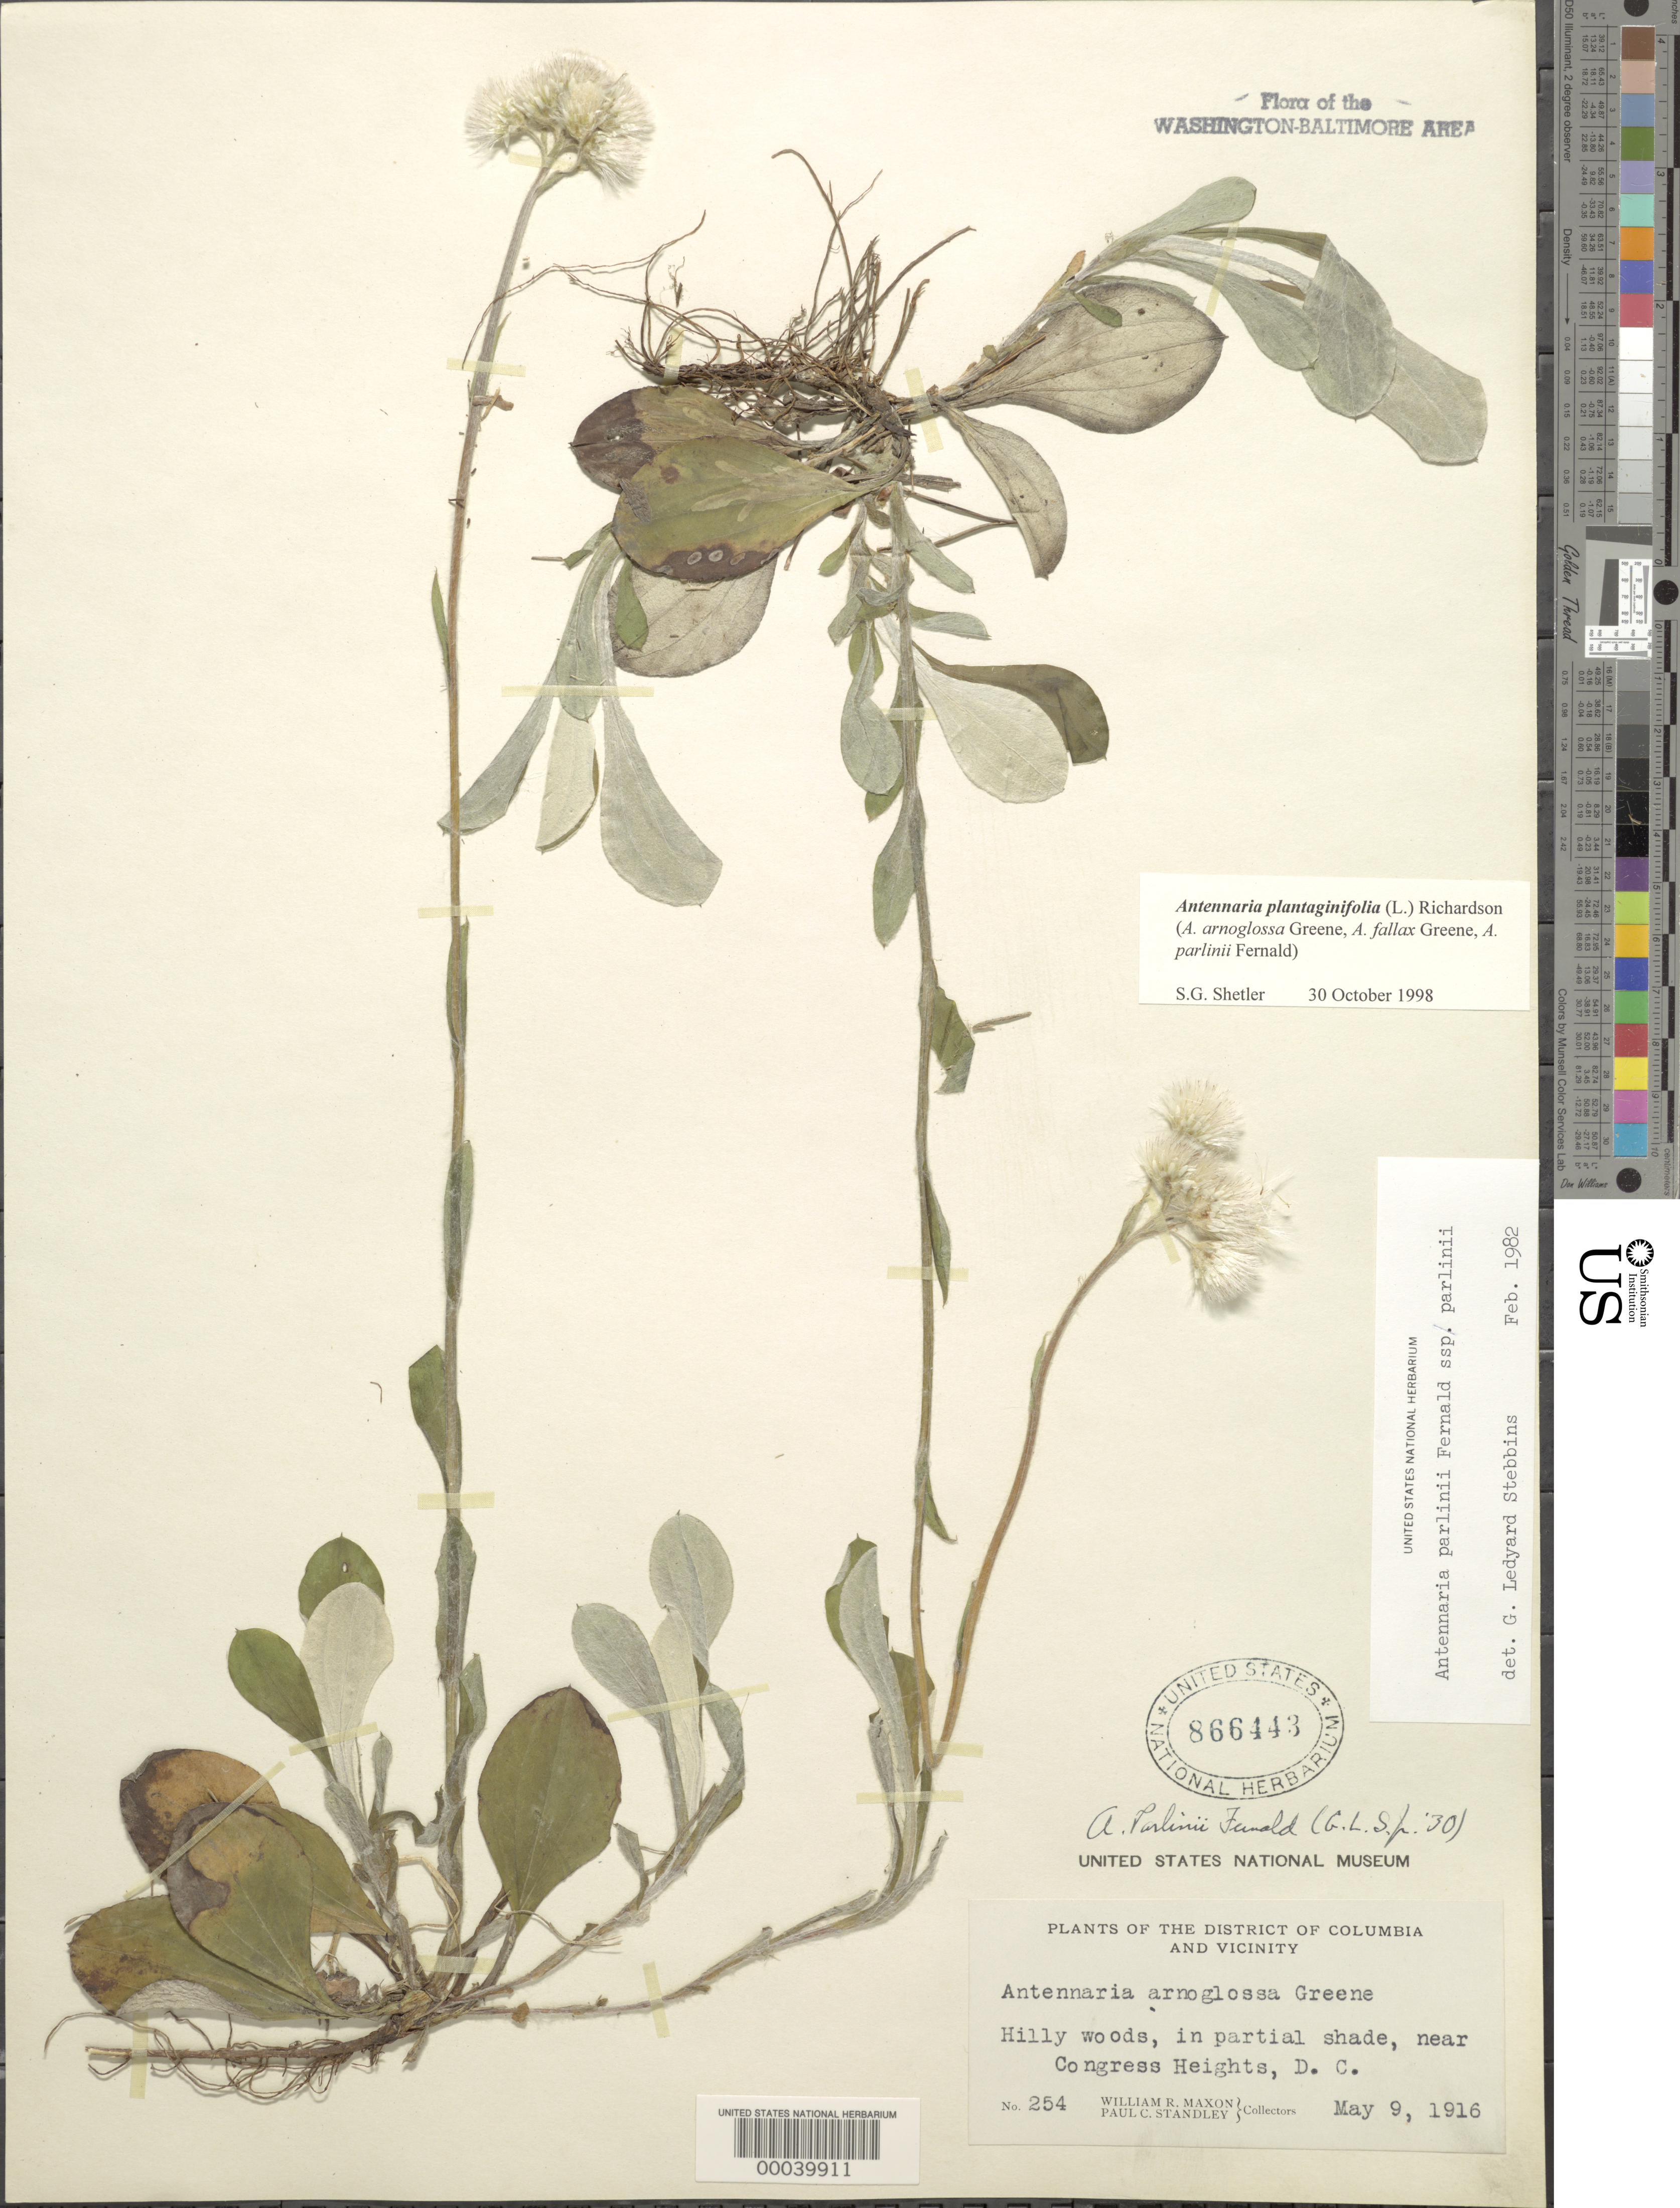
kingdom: Plantae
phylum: Tracheophyta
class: Magnoliopsida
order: Asterales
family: Asteraceae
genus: Antennaria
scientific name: Antennaria plantaginifolia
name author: (L.) Richardson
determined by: Stebbins, G. L.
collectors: W. R. Maxon & P. C. Standley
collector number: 254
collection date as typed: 09 May 1916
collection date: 1916-05-09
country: United States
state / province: District of Columbia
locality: Near Congress Heights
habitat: Hilly woods, partial shade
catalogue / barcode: US 866443